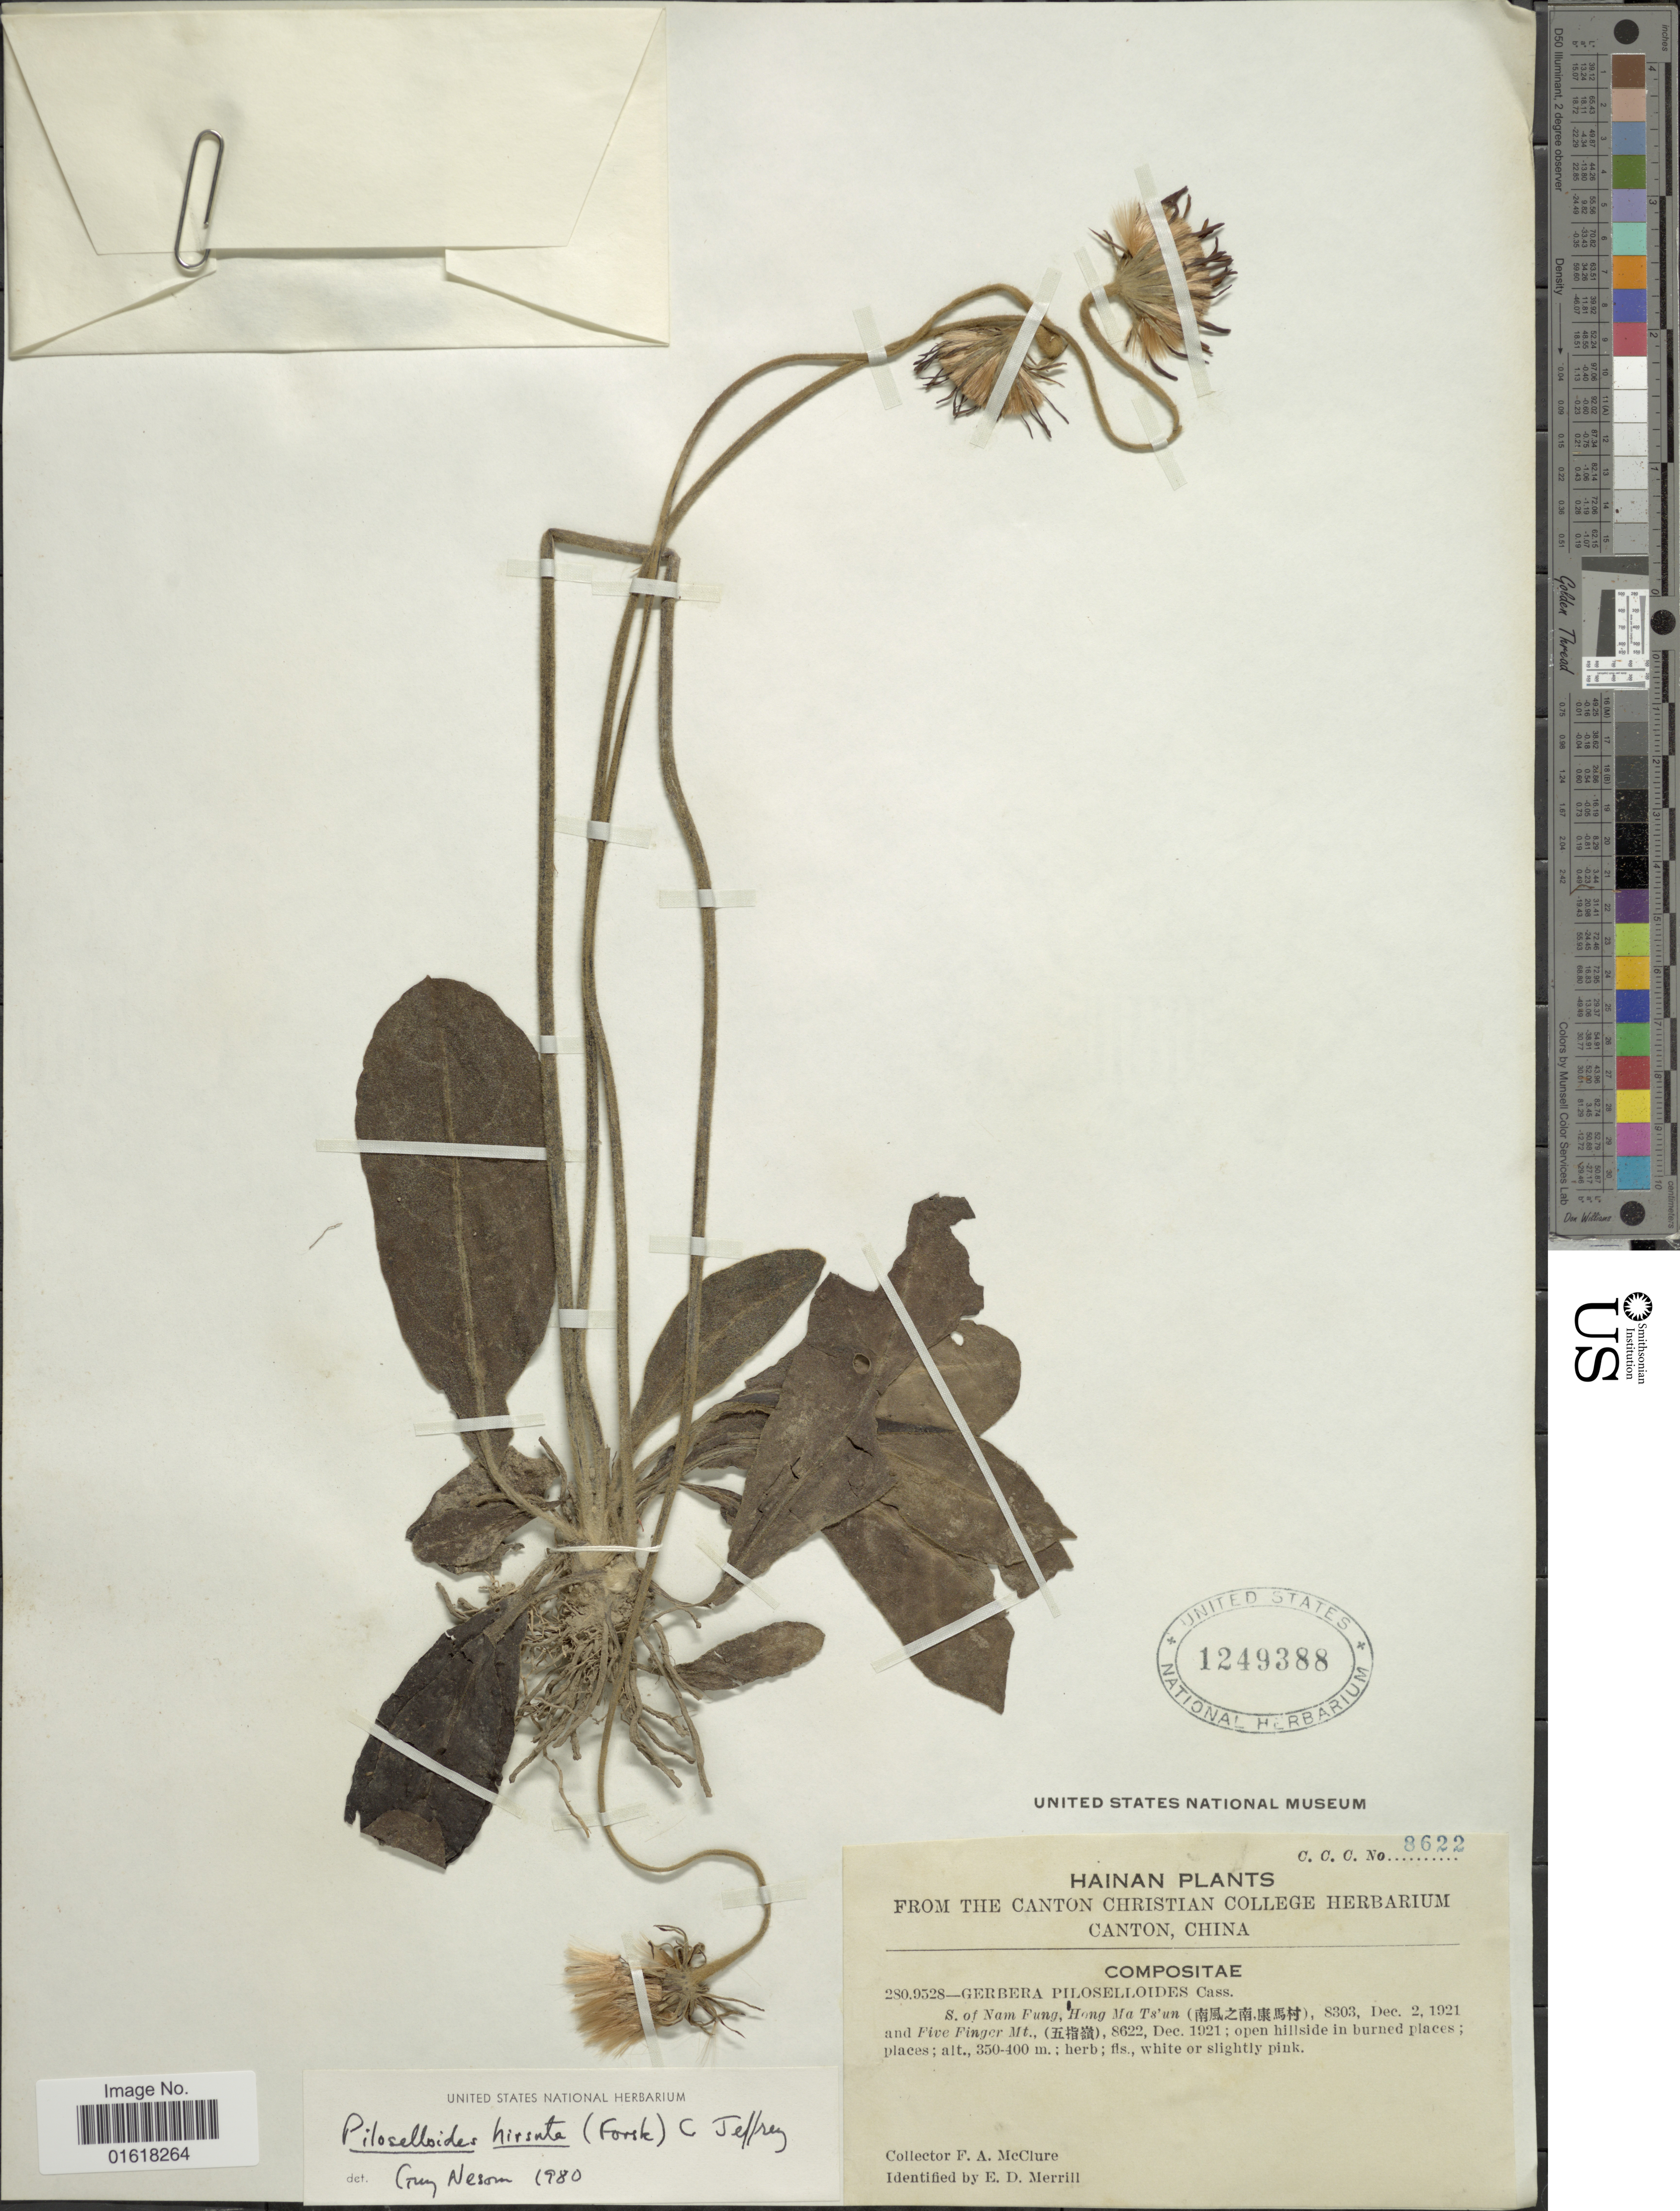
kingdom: Plantae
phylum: Tracheophyta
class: Magnoliopsida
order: Asterales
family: Asteraceae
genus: Piloselloides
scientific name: Piloselloides hirsuta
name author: (Forssk.) C. Jeffrey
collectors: F. A. McClure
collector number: C.C.C.8622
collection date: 1921-12-02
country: China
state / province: Hainan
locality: S. of Nam Fung, Hong Ma Ts'un and Five Finger Mt.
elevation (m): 350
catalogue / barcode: US 1249388